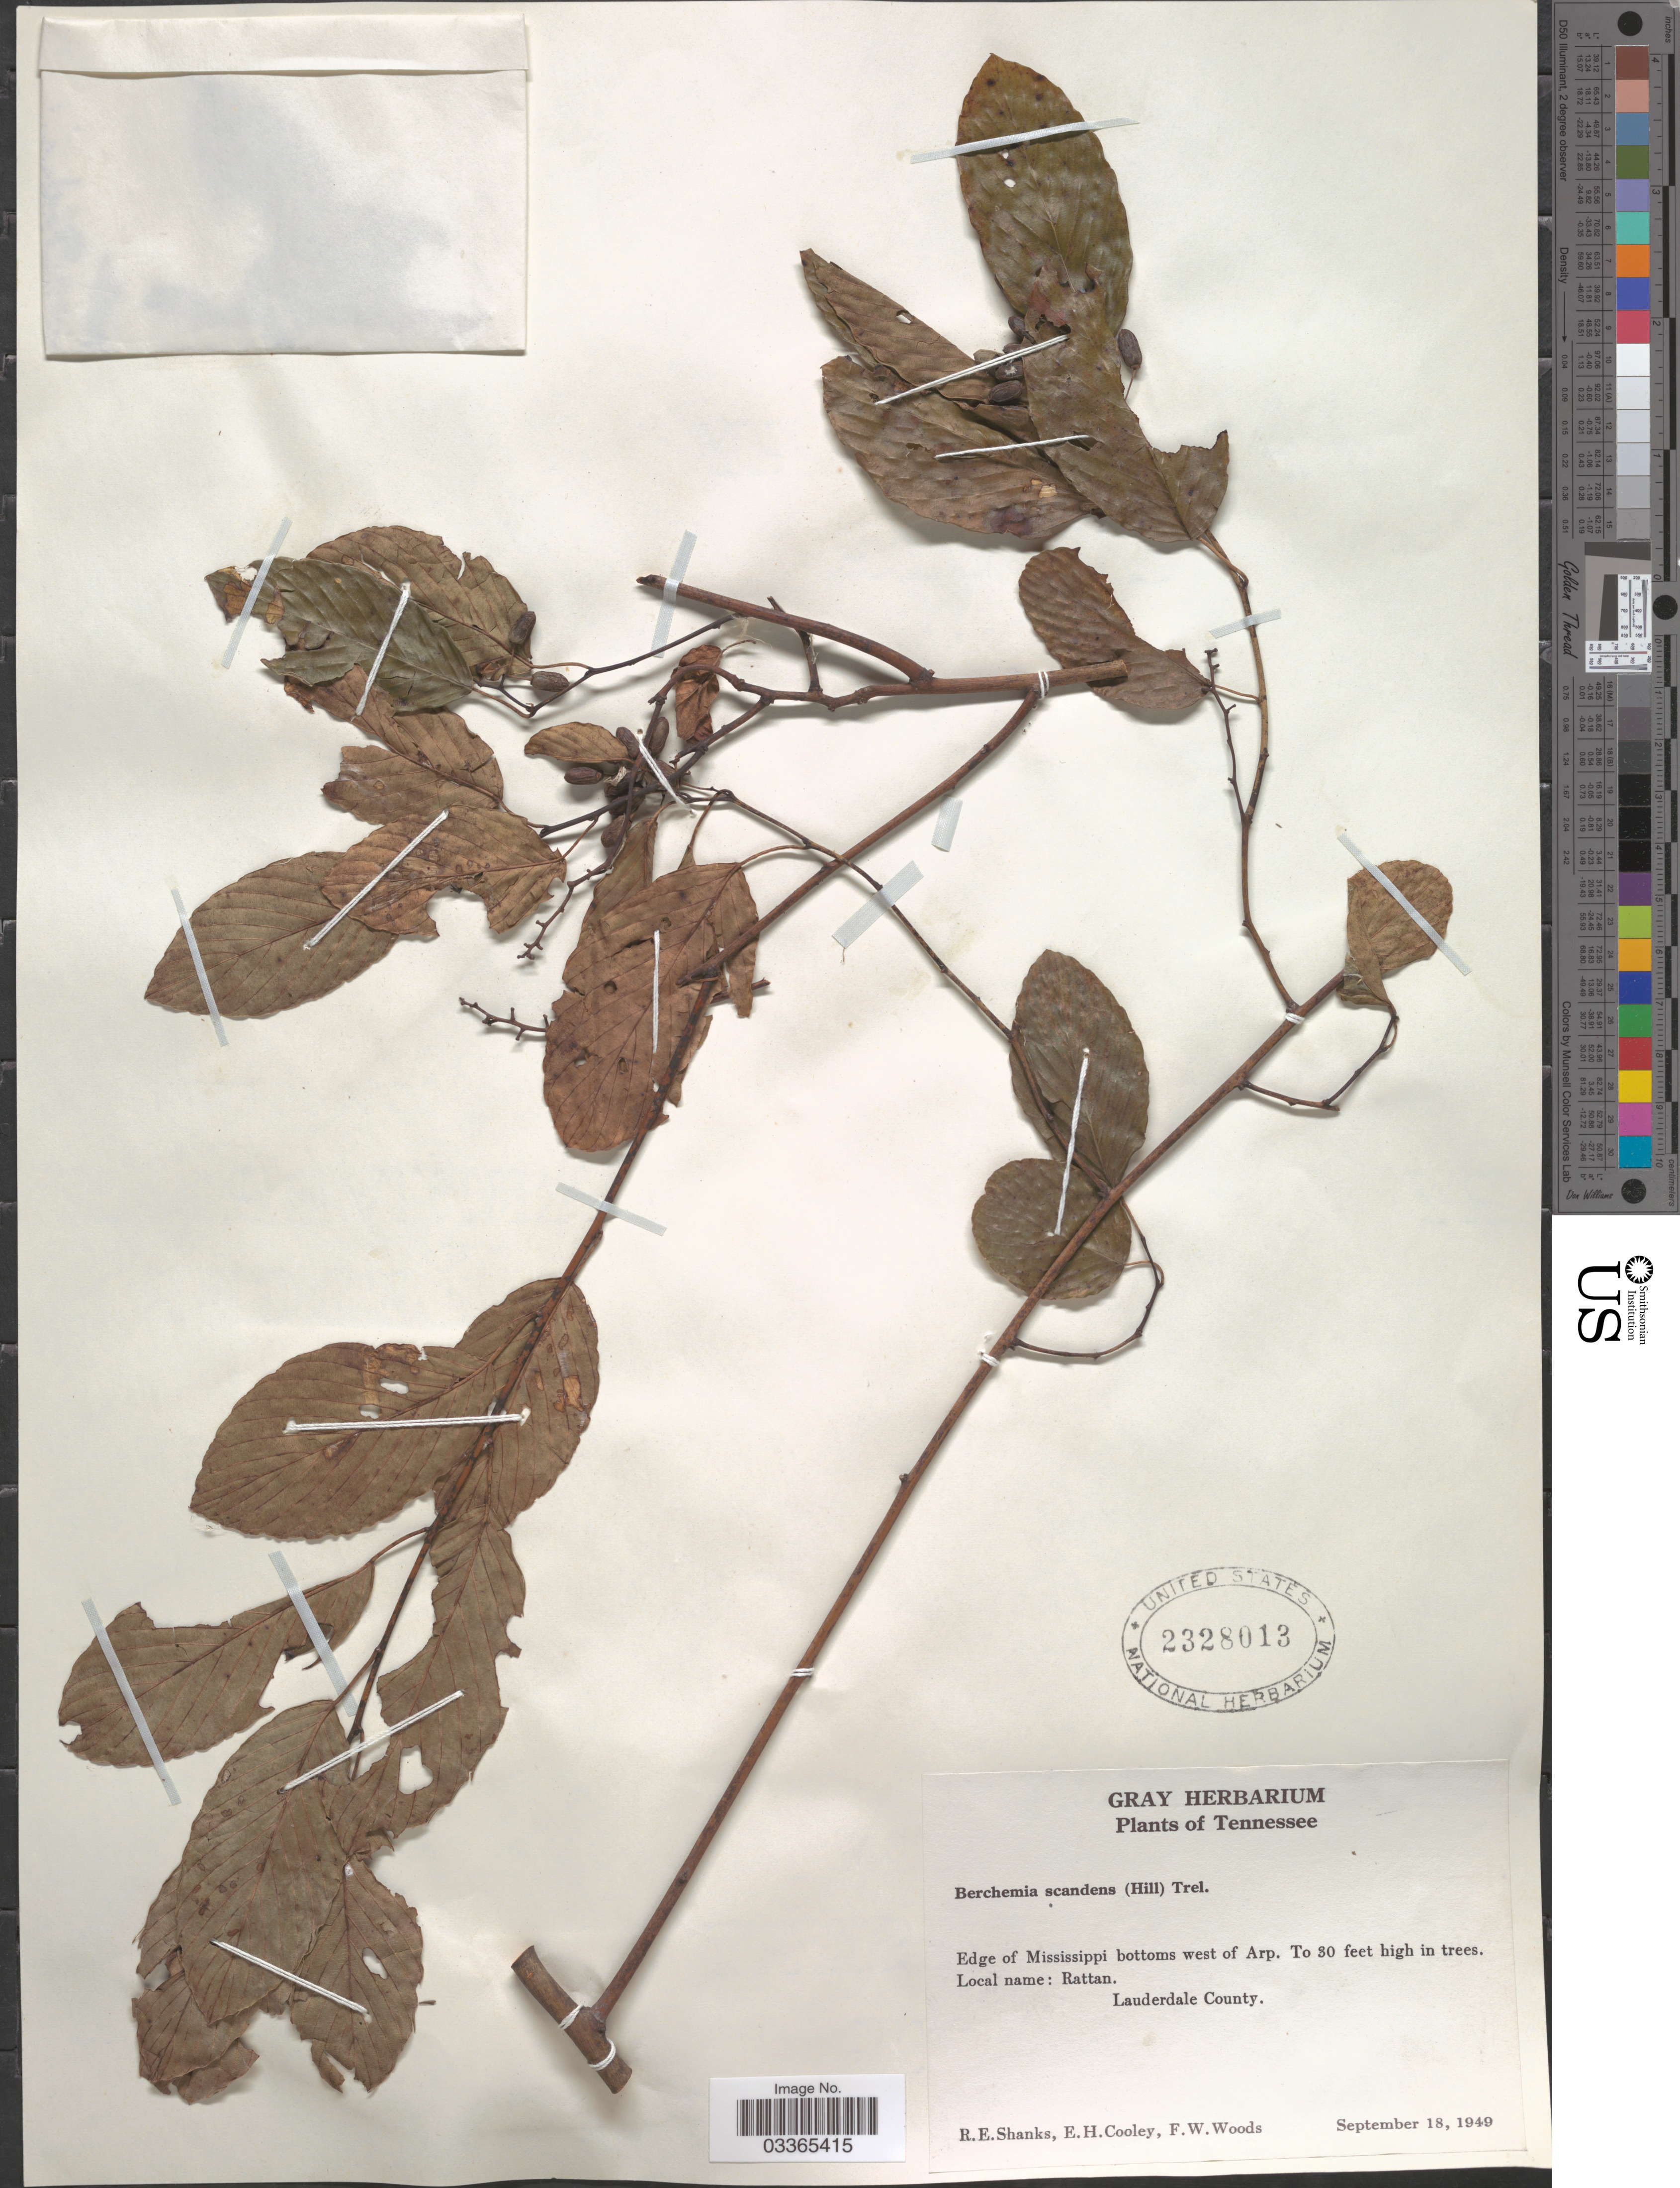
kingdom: Plantae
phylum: Tracheophyta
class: Magnoliopsida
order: Rosales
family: Rhamnaceae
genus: Berchemia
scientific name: Berchemia scandens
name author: (Hill) K. Koch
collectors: R. Shanks, E. H. Cooley & F. W. Woods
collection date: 1949-09-18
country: United States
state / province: Tennessee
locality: Edge of Mississippi bottoms west of Arp. Lauderdale County.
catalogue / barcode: US 2328013